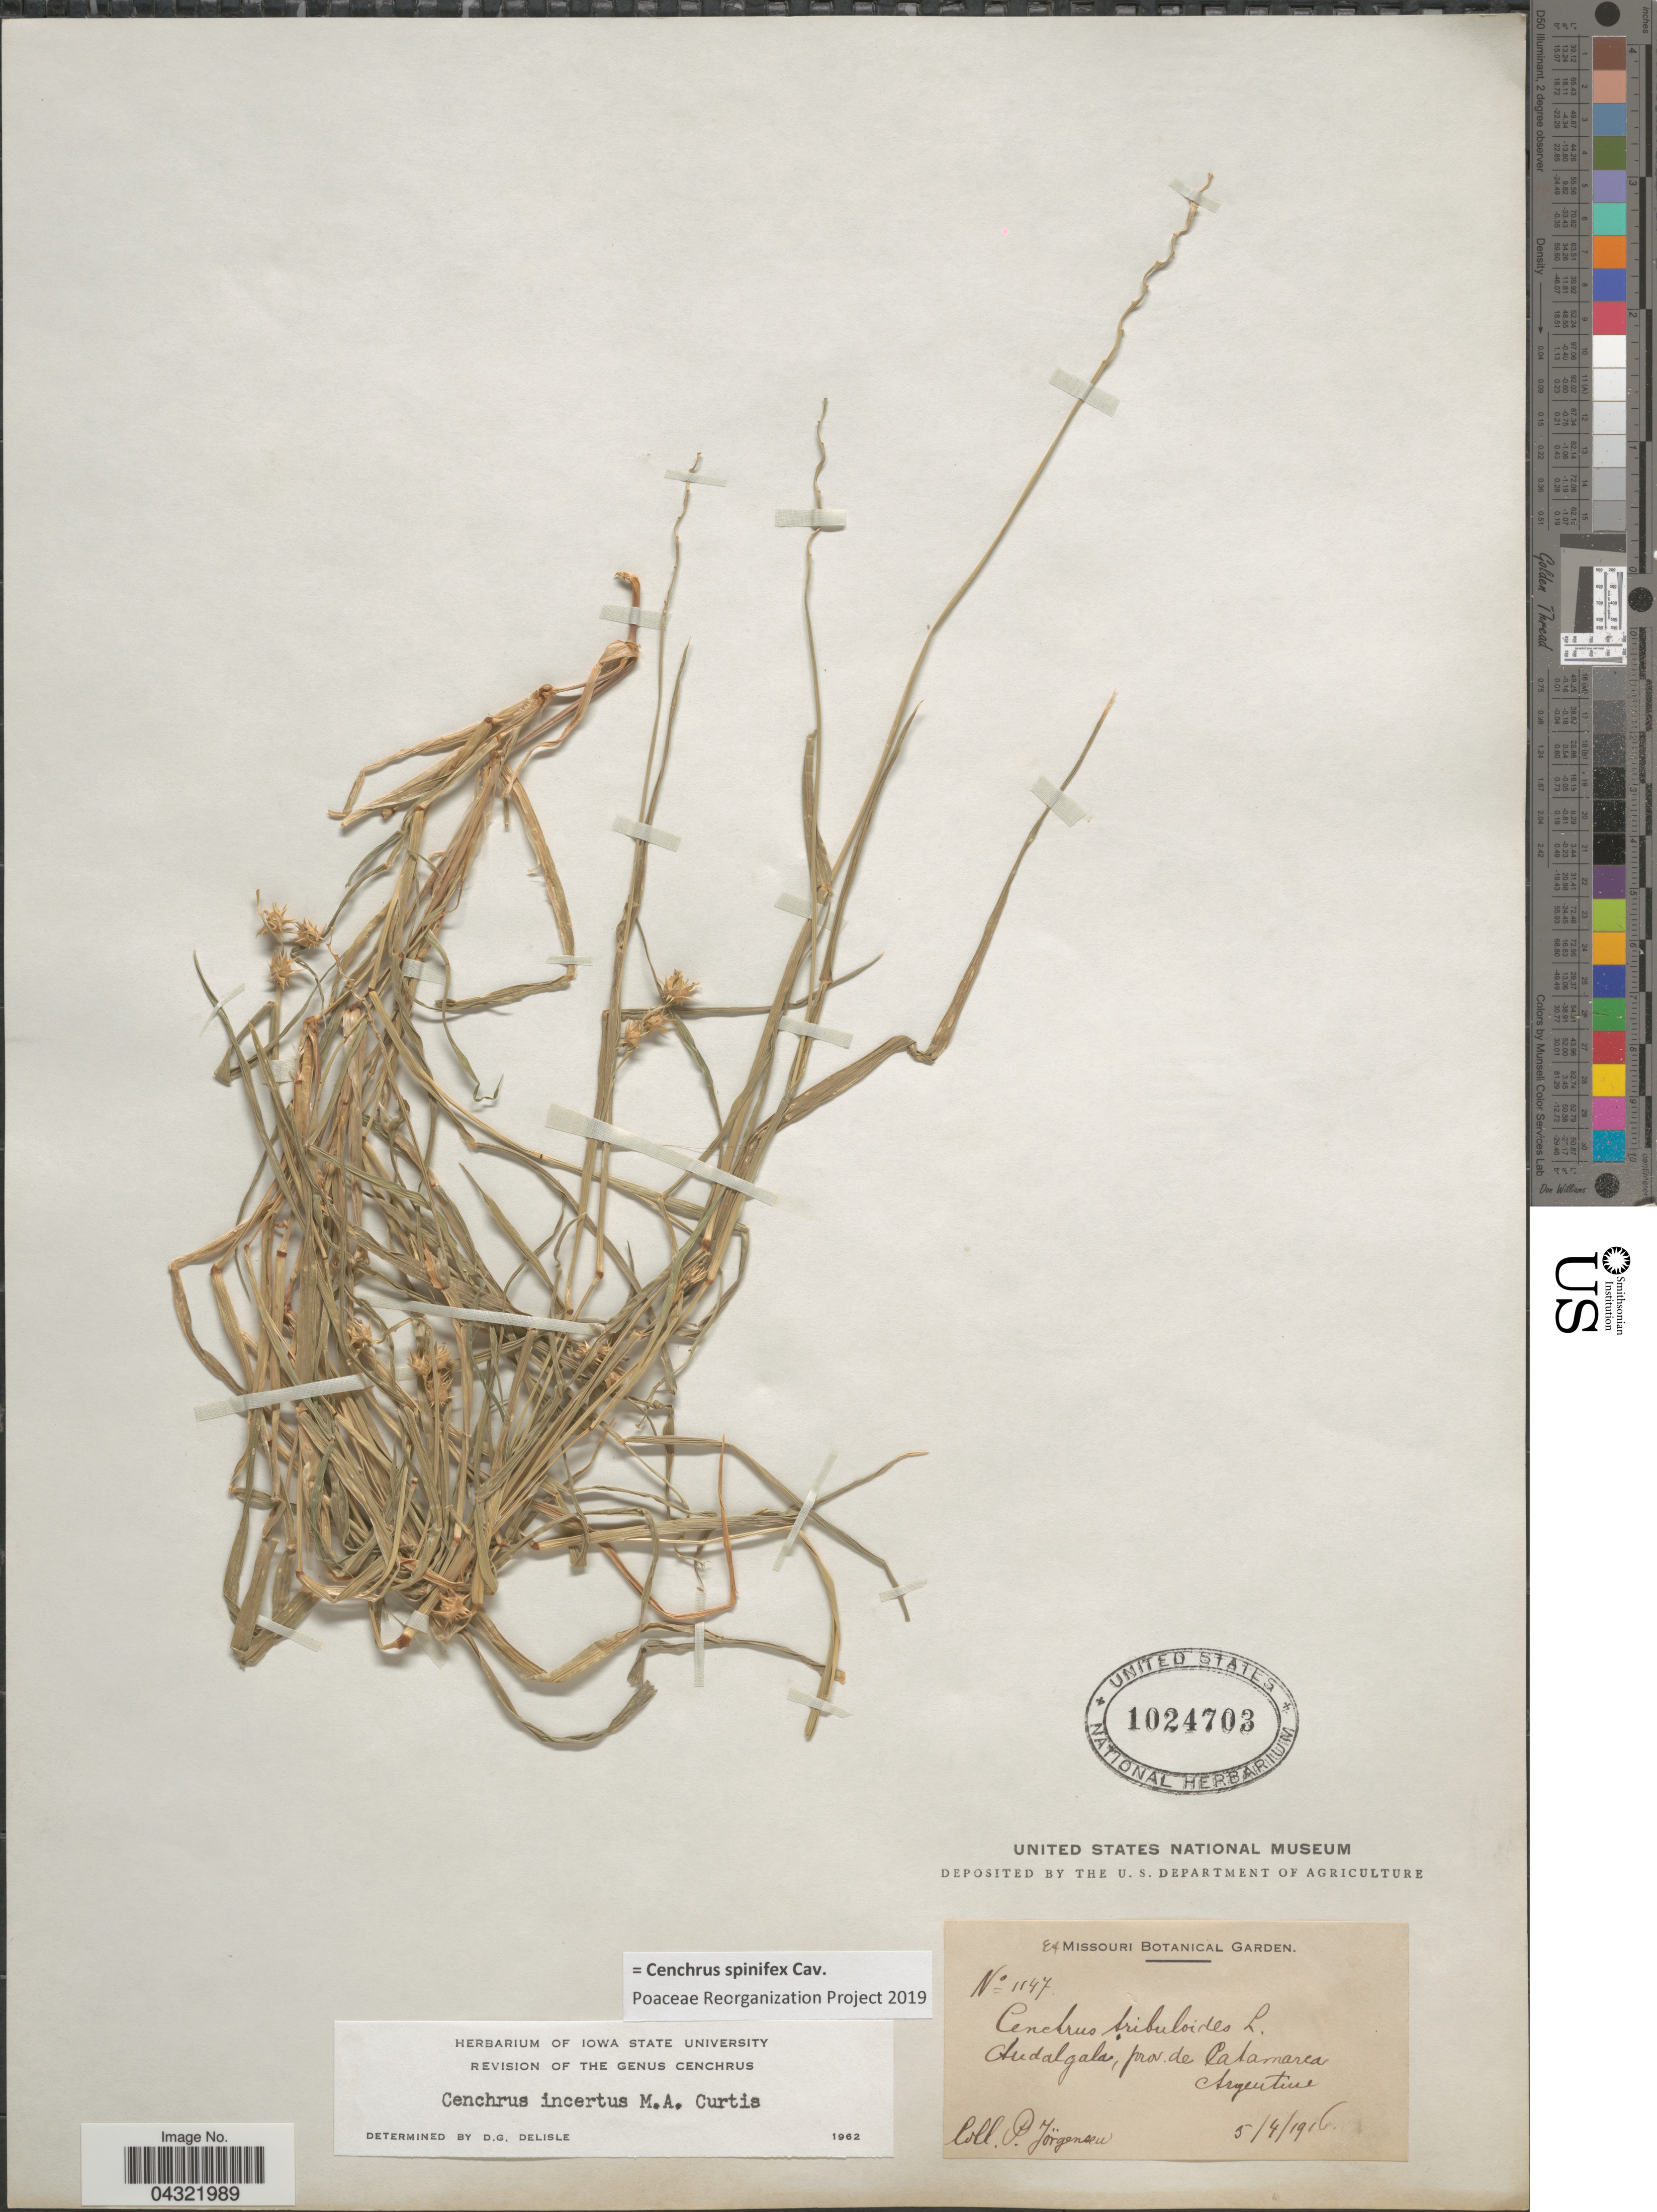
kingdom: Plantae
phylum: Tracheophyta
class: Liliopsida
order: Poales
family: Poaceae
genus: Cenchrus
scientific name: Cenchrus spinifex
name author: Cav.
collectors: P. Jörgensen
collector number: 1147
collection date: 1916-04-05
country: Argentina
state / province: Catamarca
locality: Andalgala.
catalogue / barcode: US 1024703